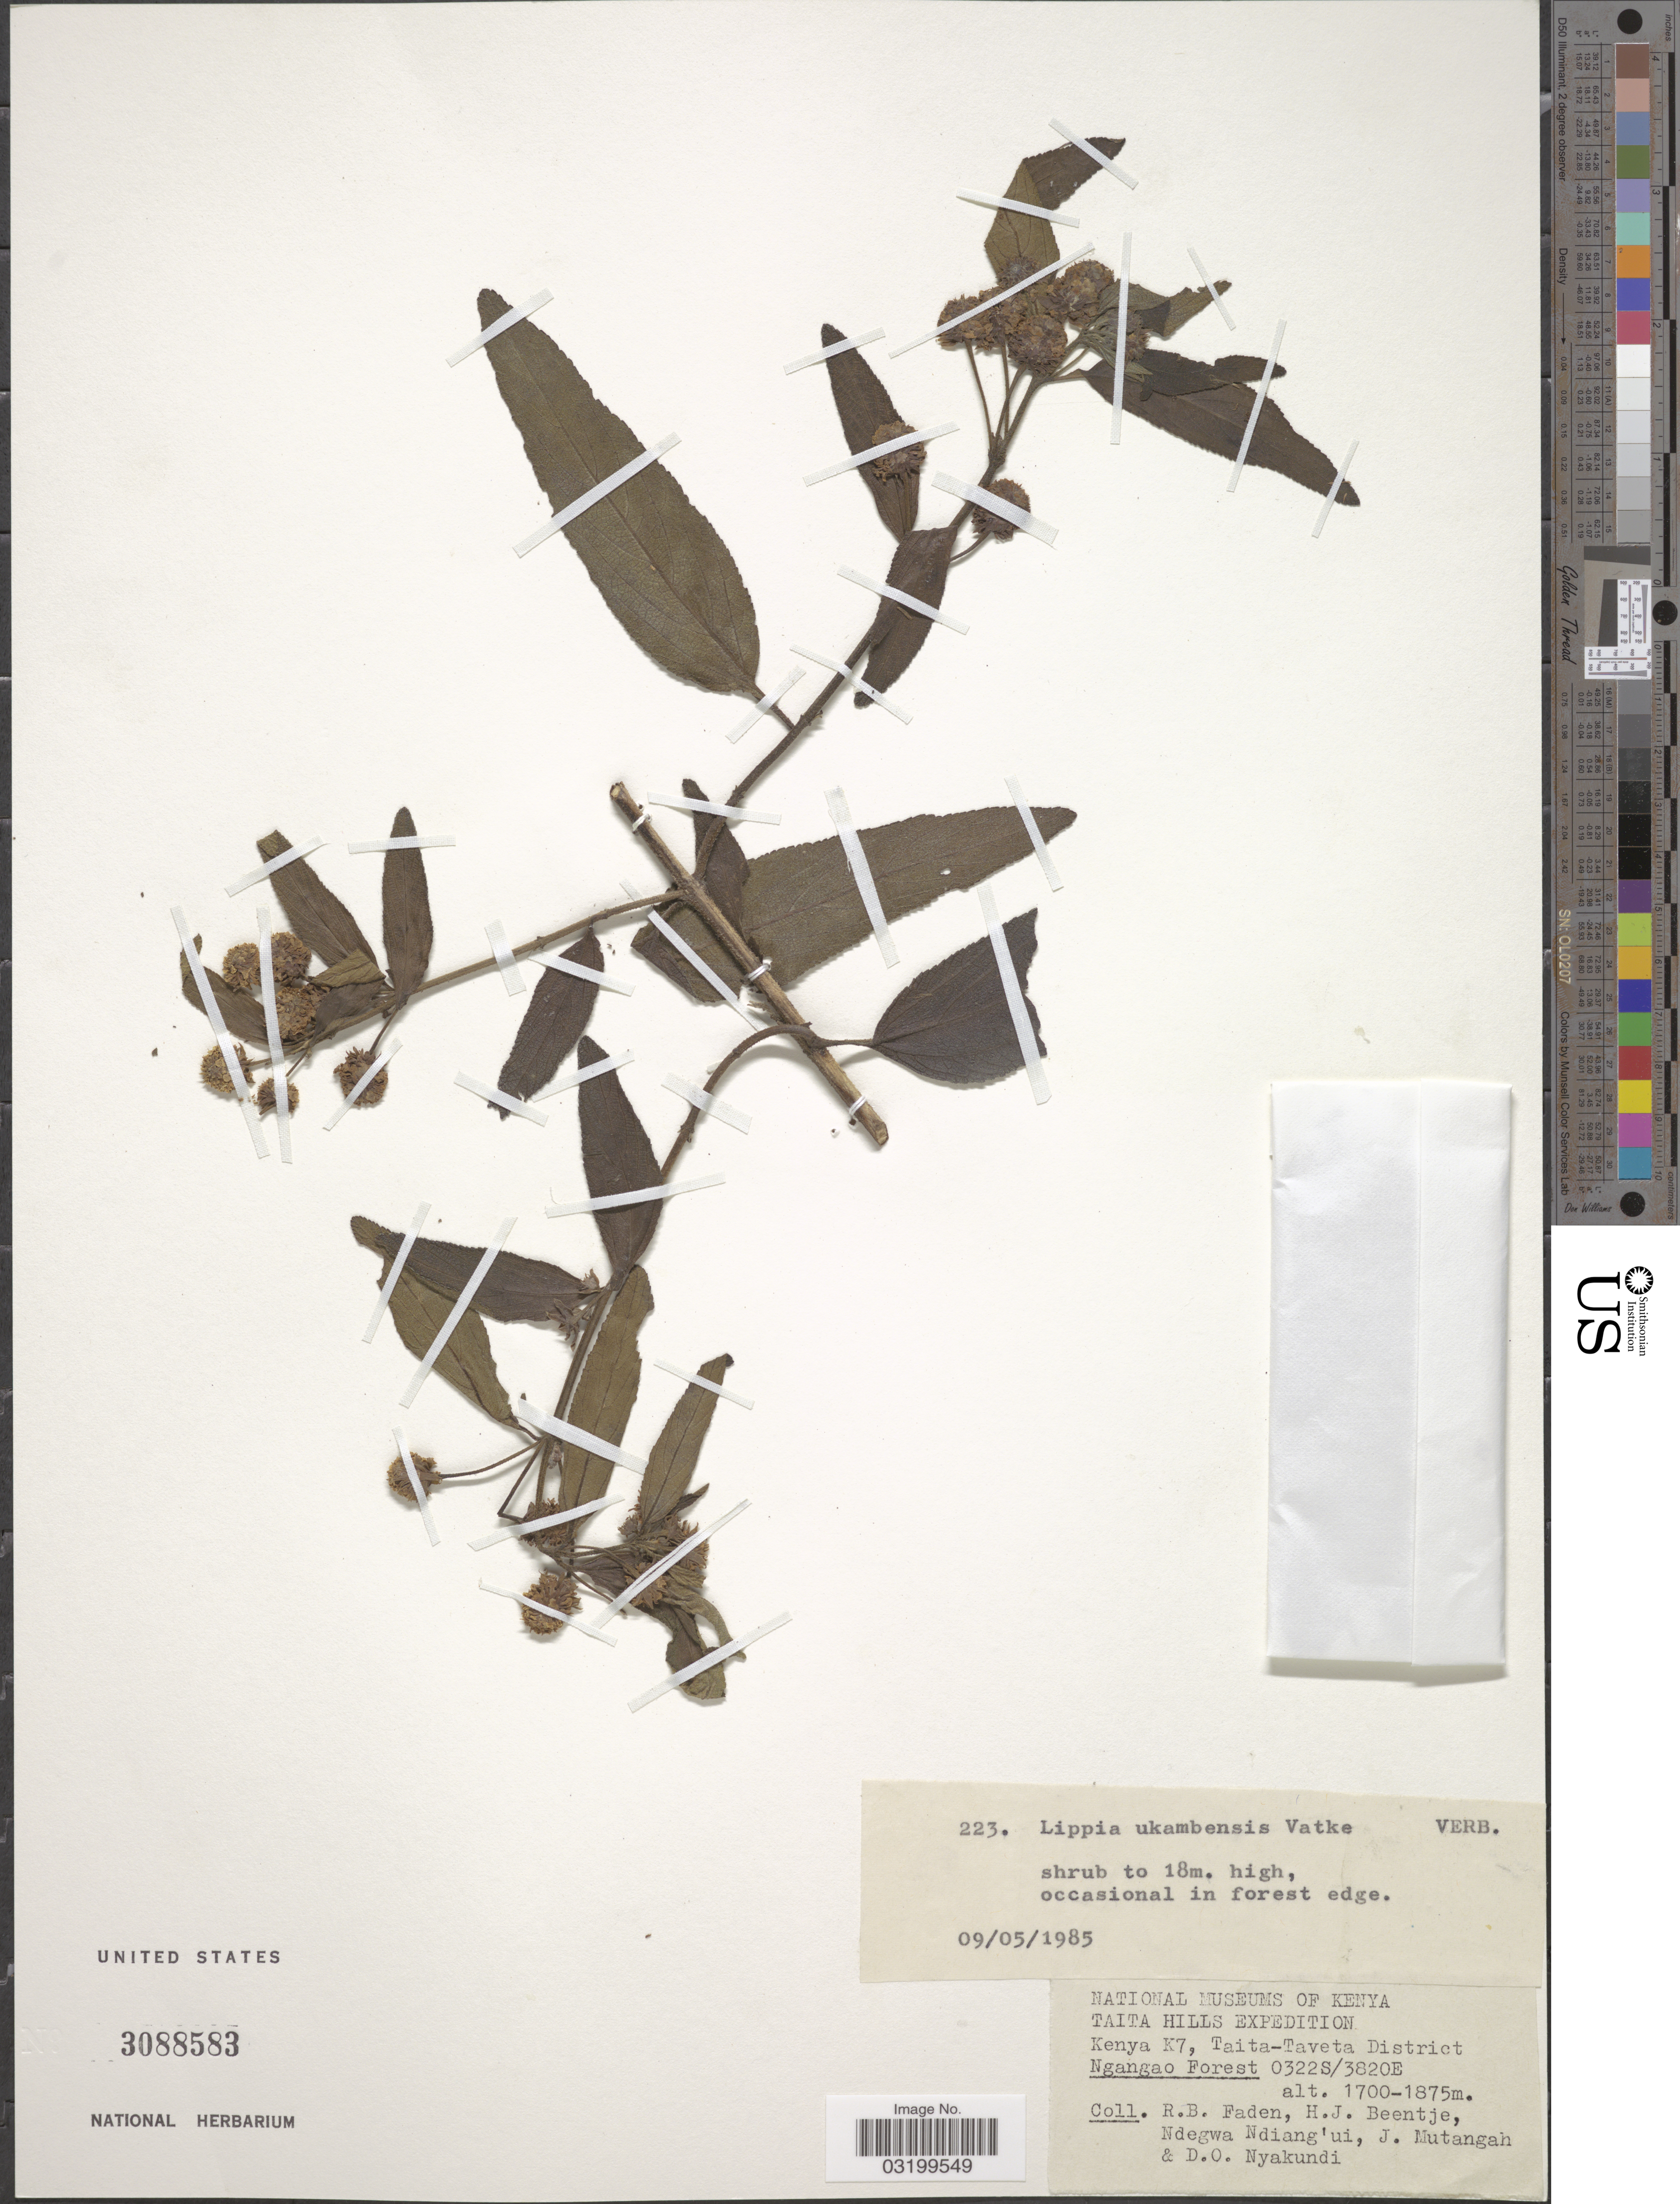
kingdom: Plantae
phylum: Tracheophyta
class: Magnoliopsida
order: Lamiales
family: Verbenaceae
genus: Lippia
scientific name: Lippia ukambensis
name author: Vatke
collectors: R. B. Faden, H. J. Beentje, Ndegwa Ndiang'ui, J. Mutangah & et al.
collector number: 223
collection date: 1985-05-09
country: Kenya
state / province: Taita Taveta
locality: Kenya K7, Taita-Taveta District. Ngangao Forest.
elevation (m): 1700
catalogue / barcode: US 3088583